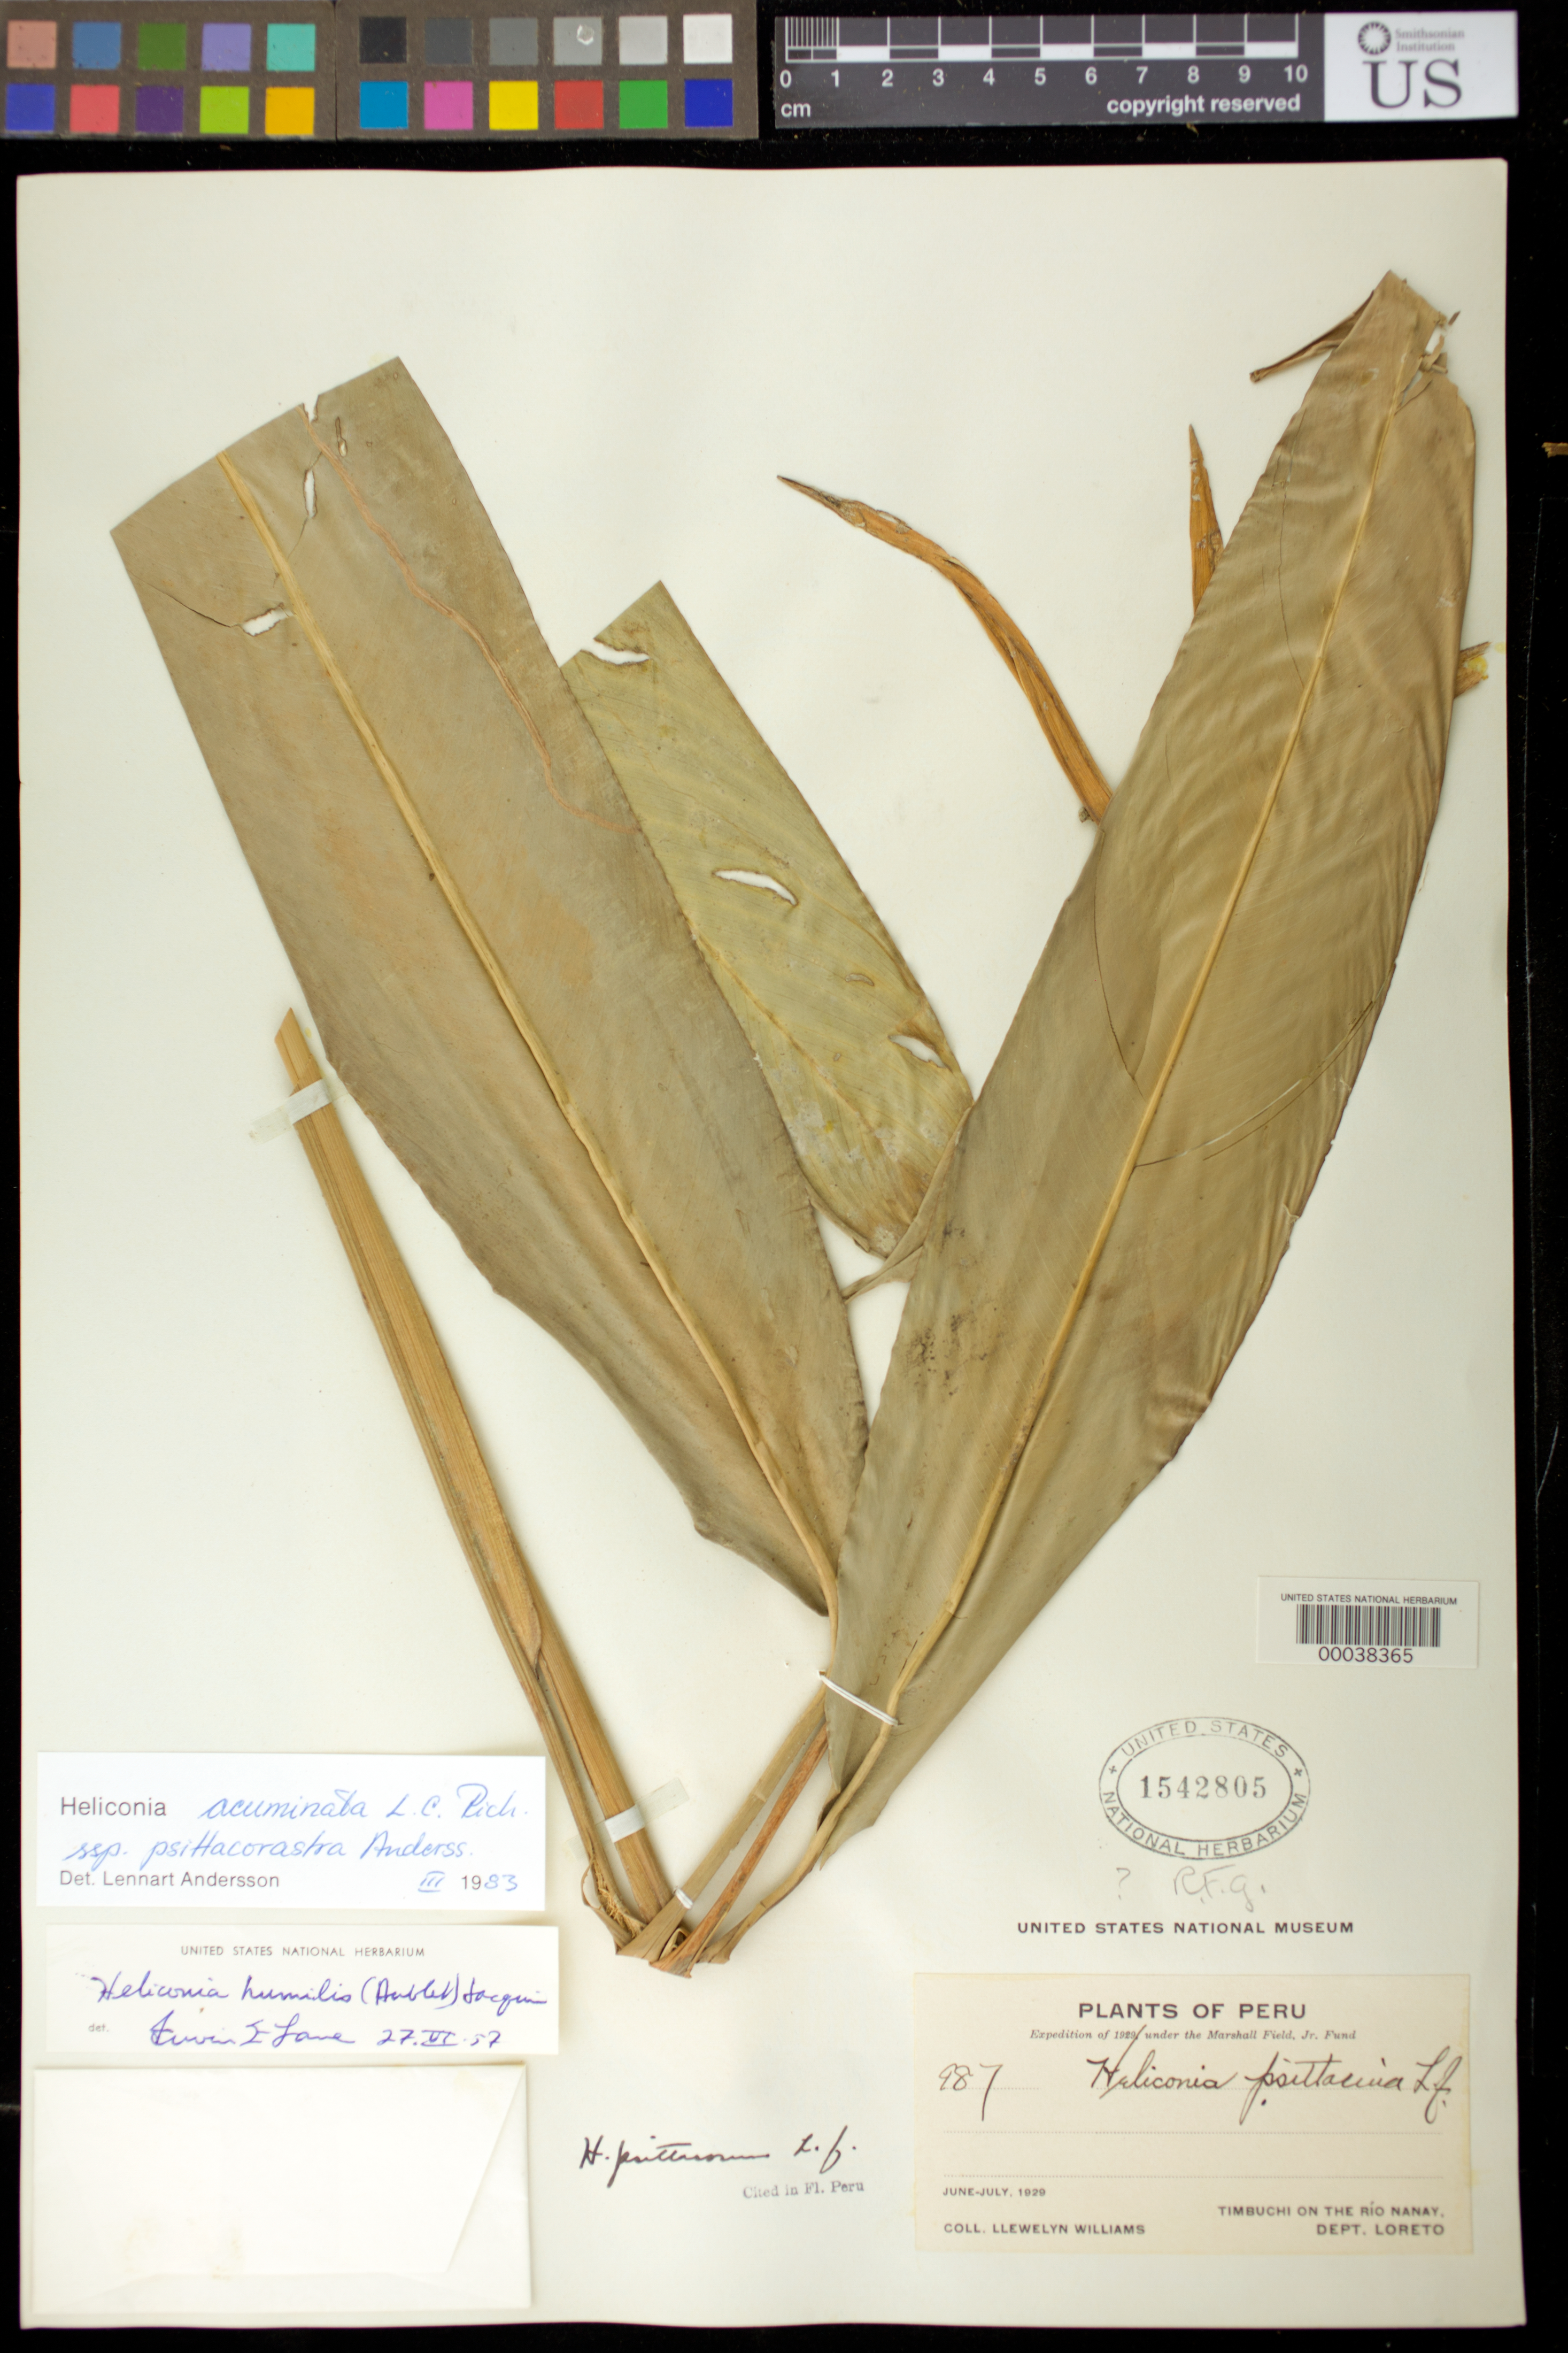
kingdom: Plantae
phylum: Tracheophyta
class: Liliopsida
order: Zingiberales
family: Heliconiaceae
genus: Heliconia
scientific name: Heliconia acuminata subsp. psittacorastra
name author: L. Andersson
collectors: Ll. Williams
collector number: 987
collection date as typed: Jun 1929 to -- Jul 1929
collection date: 1929-06/1929-07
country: Peru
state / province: Loreto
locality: Timbuchi on the rio nanay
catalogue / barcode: US 1542805